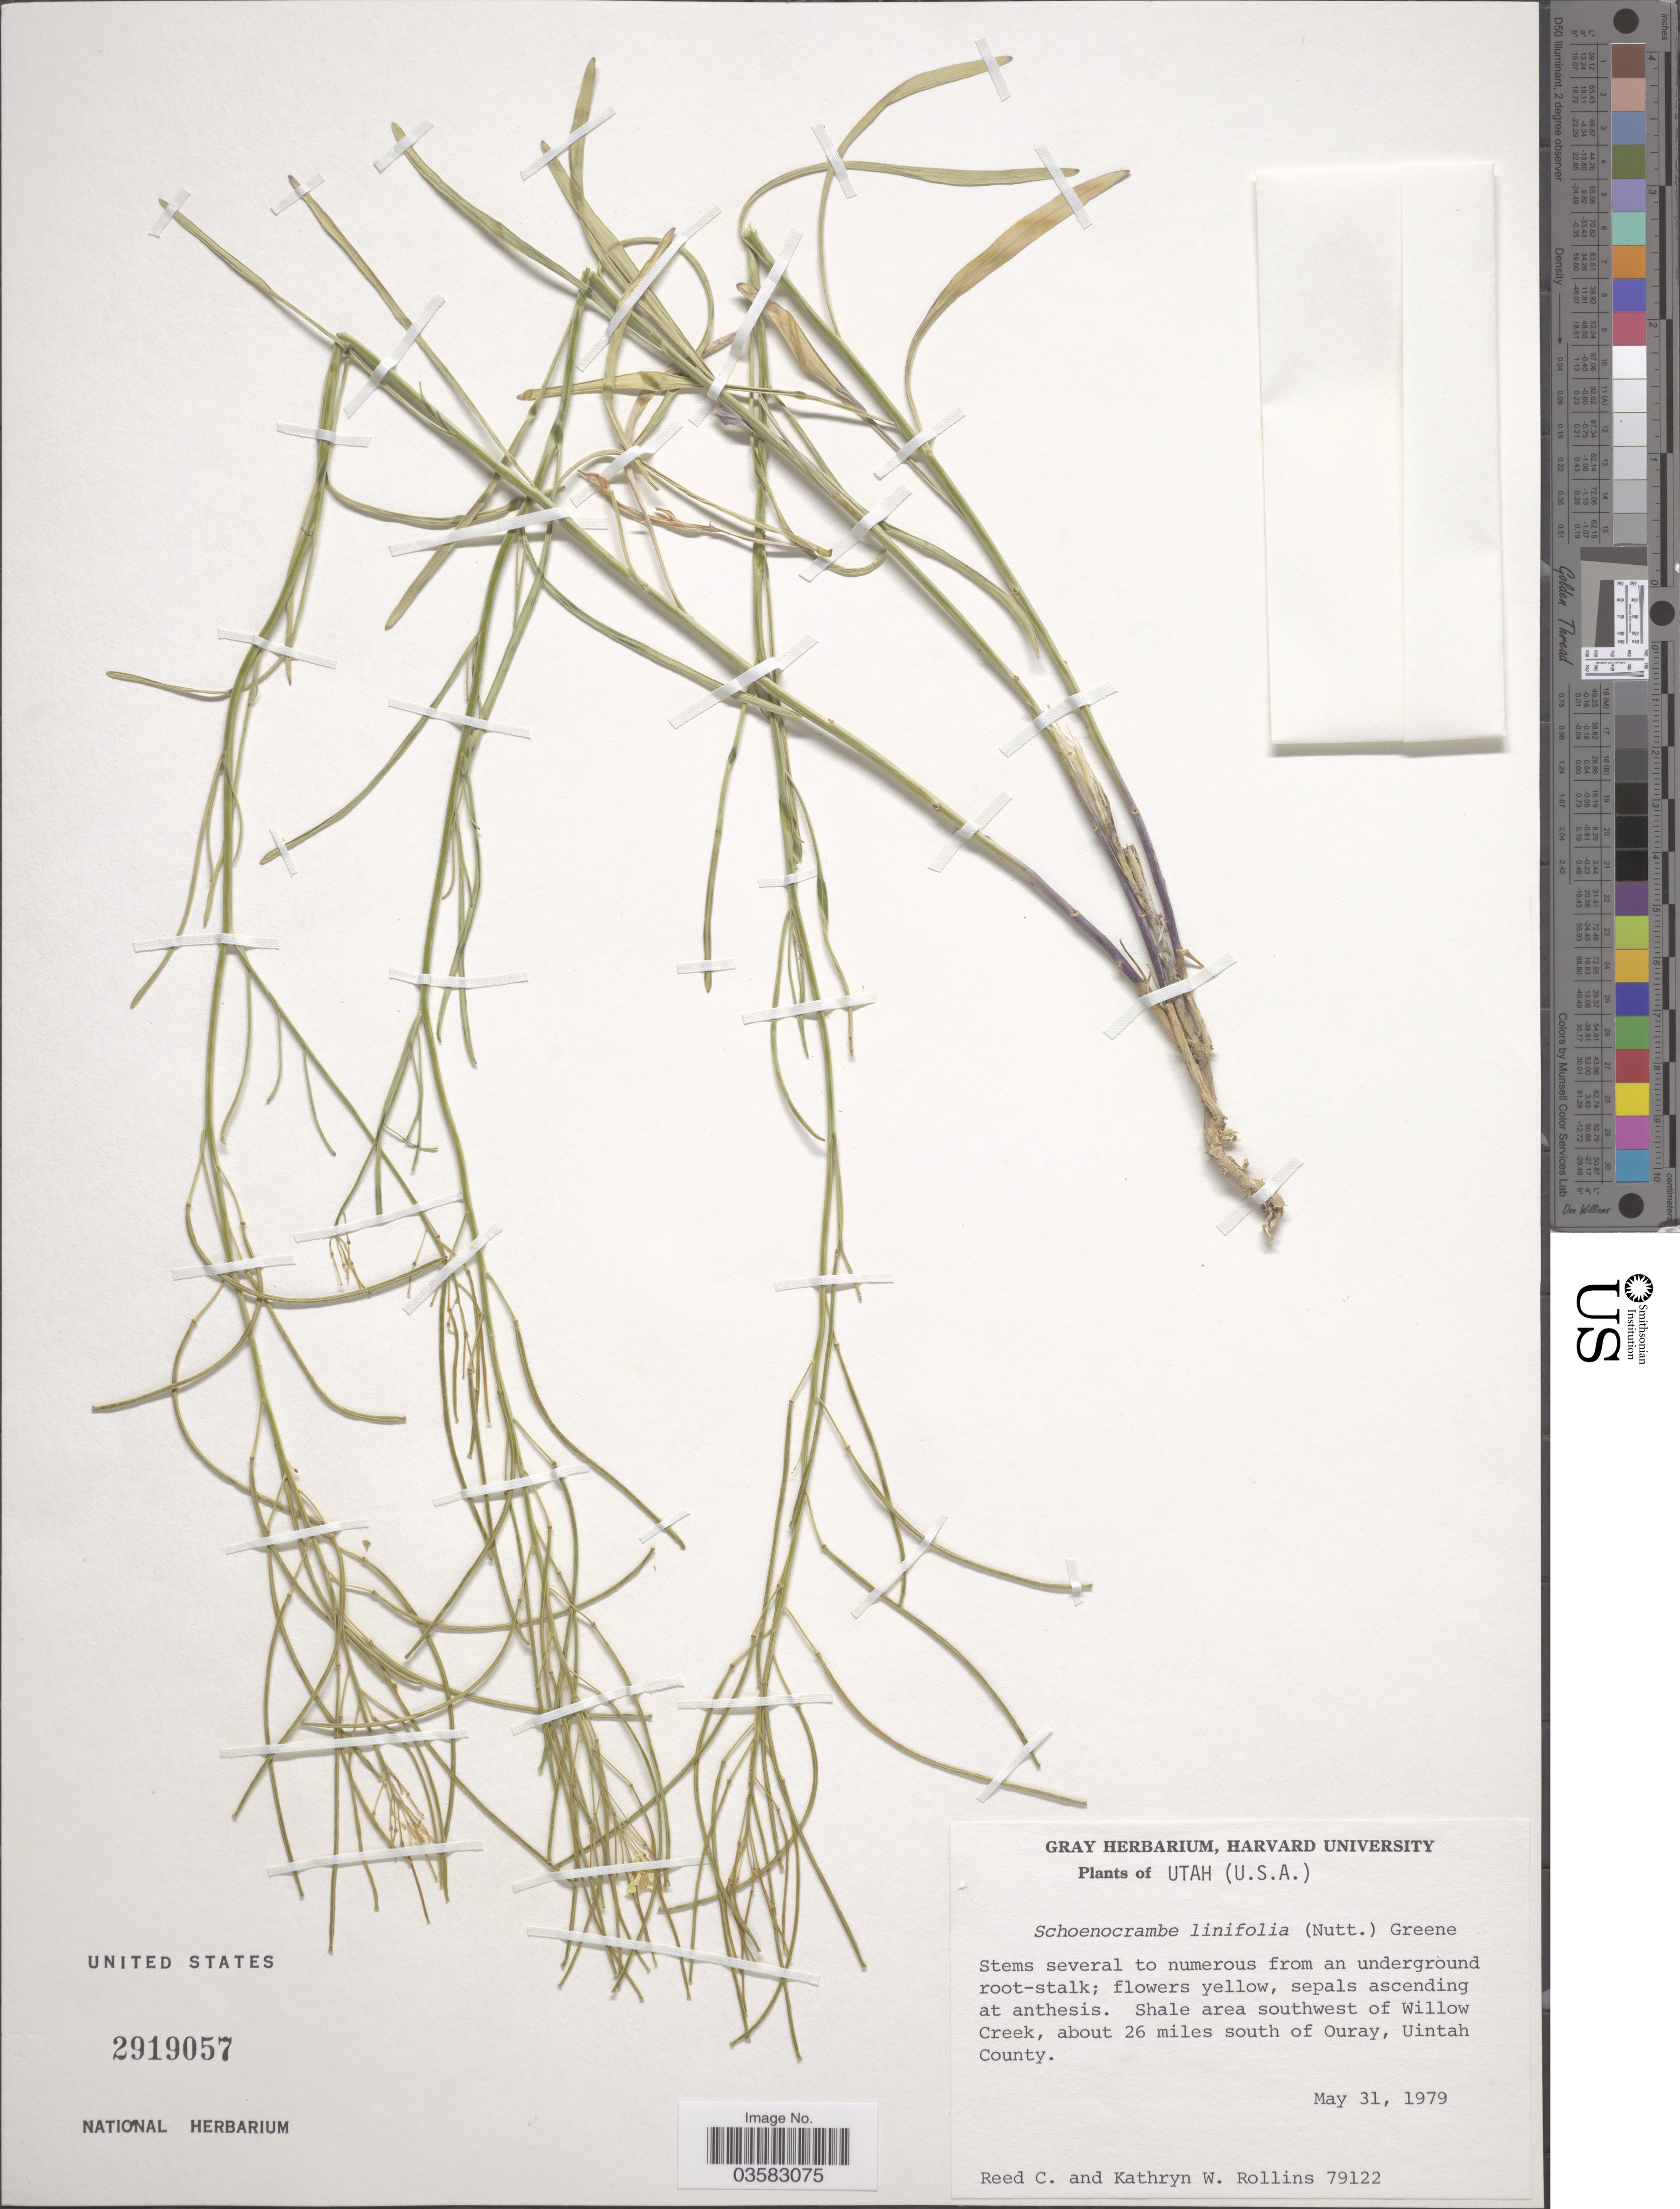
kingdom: Plantae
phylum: Tracheophyta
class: Magnoliopsida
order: Brassicales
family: Brassicaceae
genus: Sisymbrium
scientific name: Sisymbrium linifolium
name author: (Nutt.) Nutt. ex Torr. & A. Gray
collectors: R. C. Rollins & K. W. Rollins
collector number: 79122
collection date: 1979-05-31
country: United States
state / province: Utah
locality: Shale area southwest of Willow Creek, about 26 miles south of Ouray, Uintah County.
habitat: shale area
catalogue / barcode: US 2919057